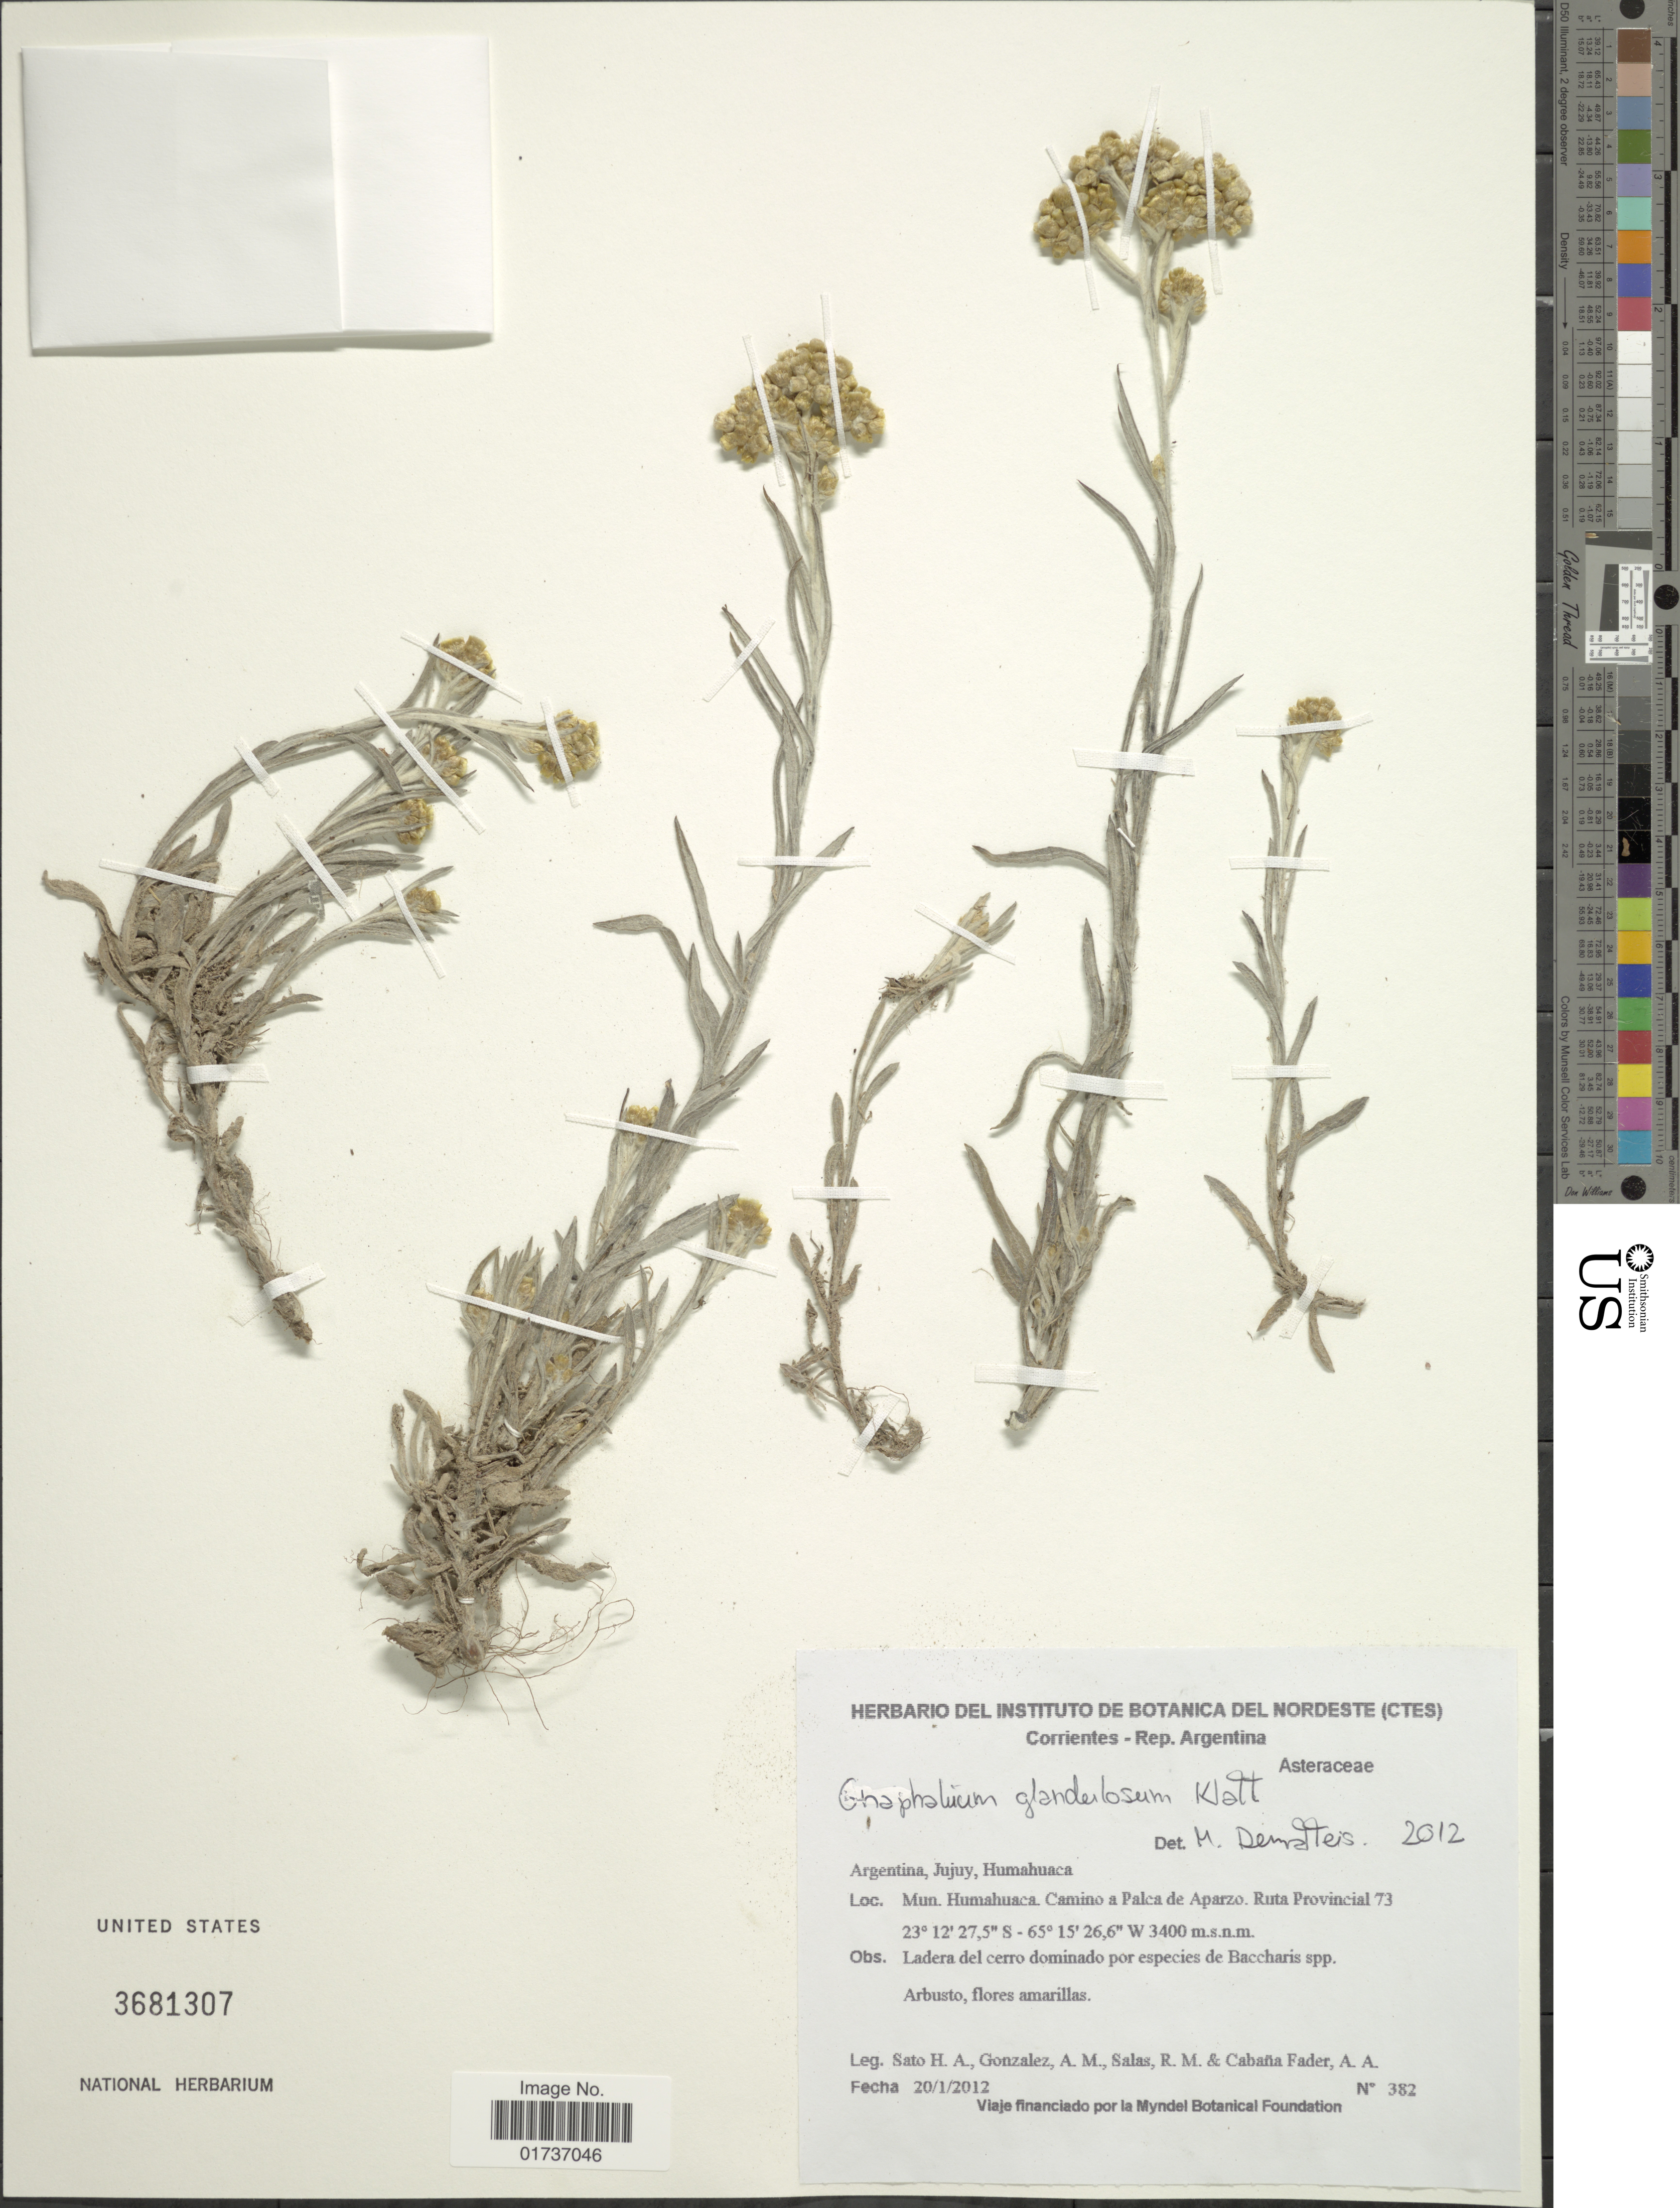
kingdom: Plantae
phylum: Tracheophyta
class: Magnoliopsida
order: Asterales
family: Asteraceae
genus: Gnaphalium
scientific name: Gnaphalium glandulosum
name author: Klatt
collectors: H. Sato, A. Gonzalez, R. Salas & A. Cabaña Fader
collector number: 382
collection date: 2012-01-20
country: Argentina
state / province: Jujuy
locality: Humahuaca, Mun. Humahuaca. Camino a Palca de Aparzo. Ruta Provincial 73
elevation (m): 3400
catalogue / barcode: US 3681307